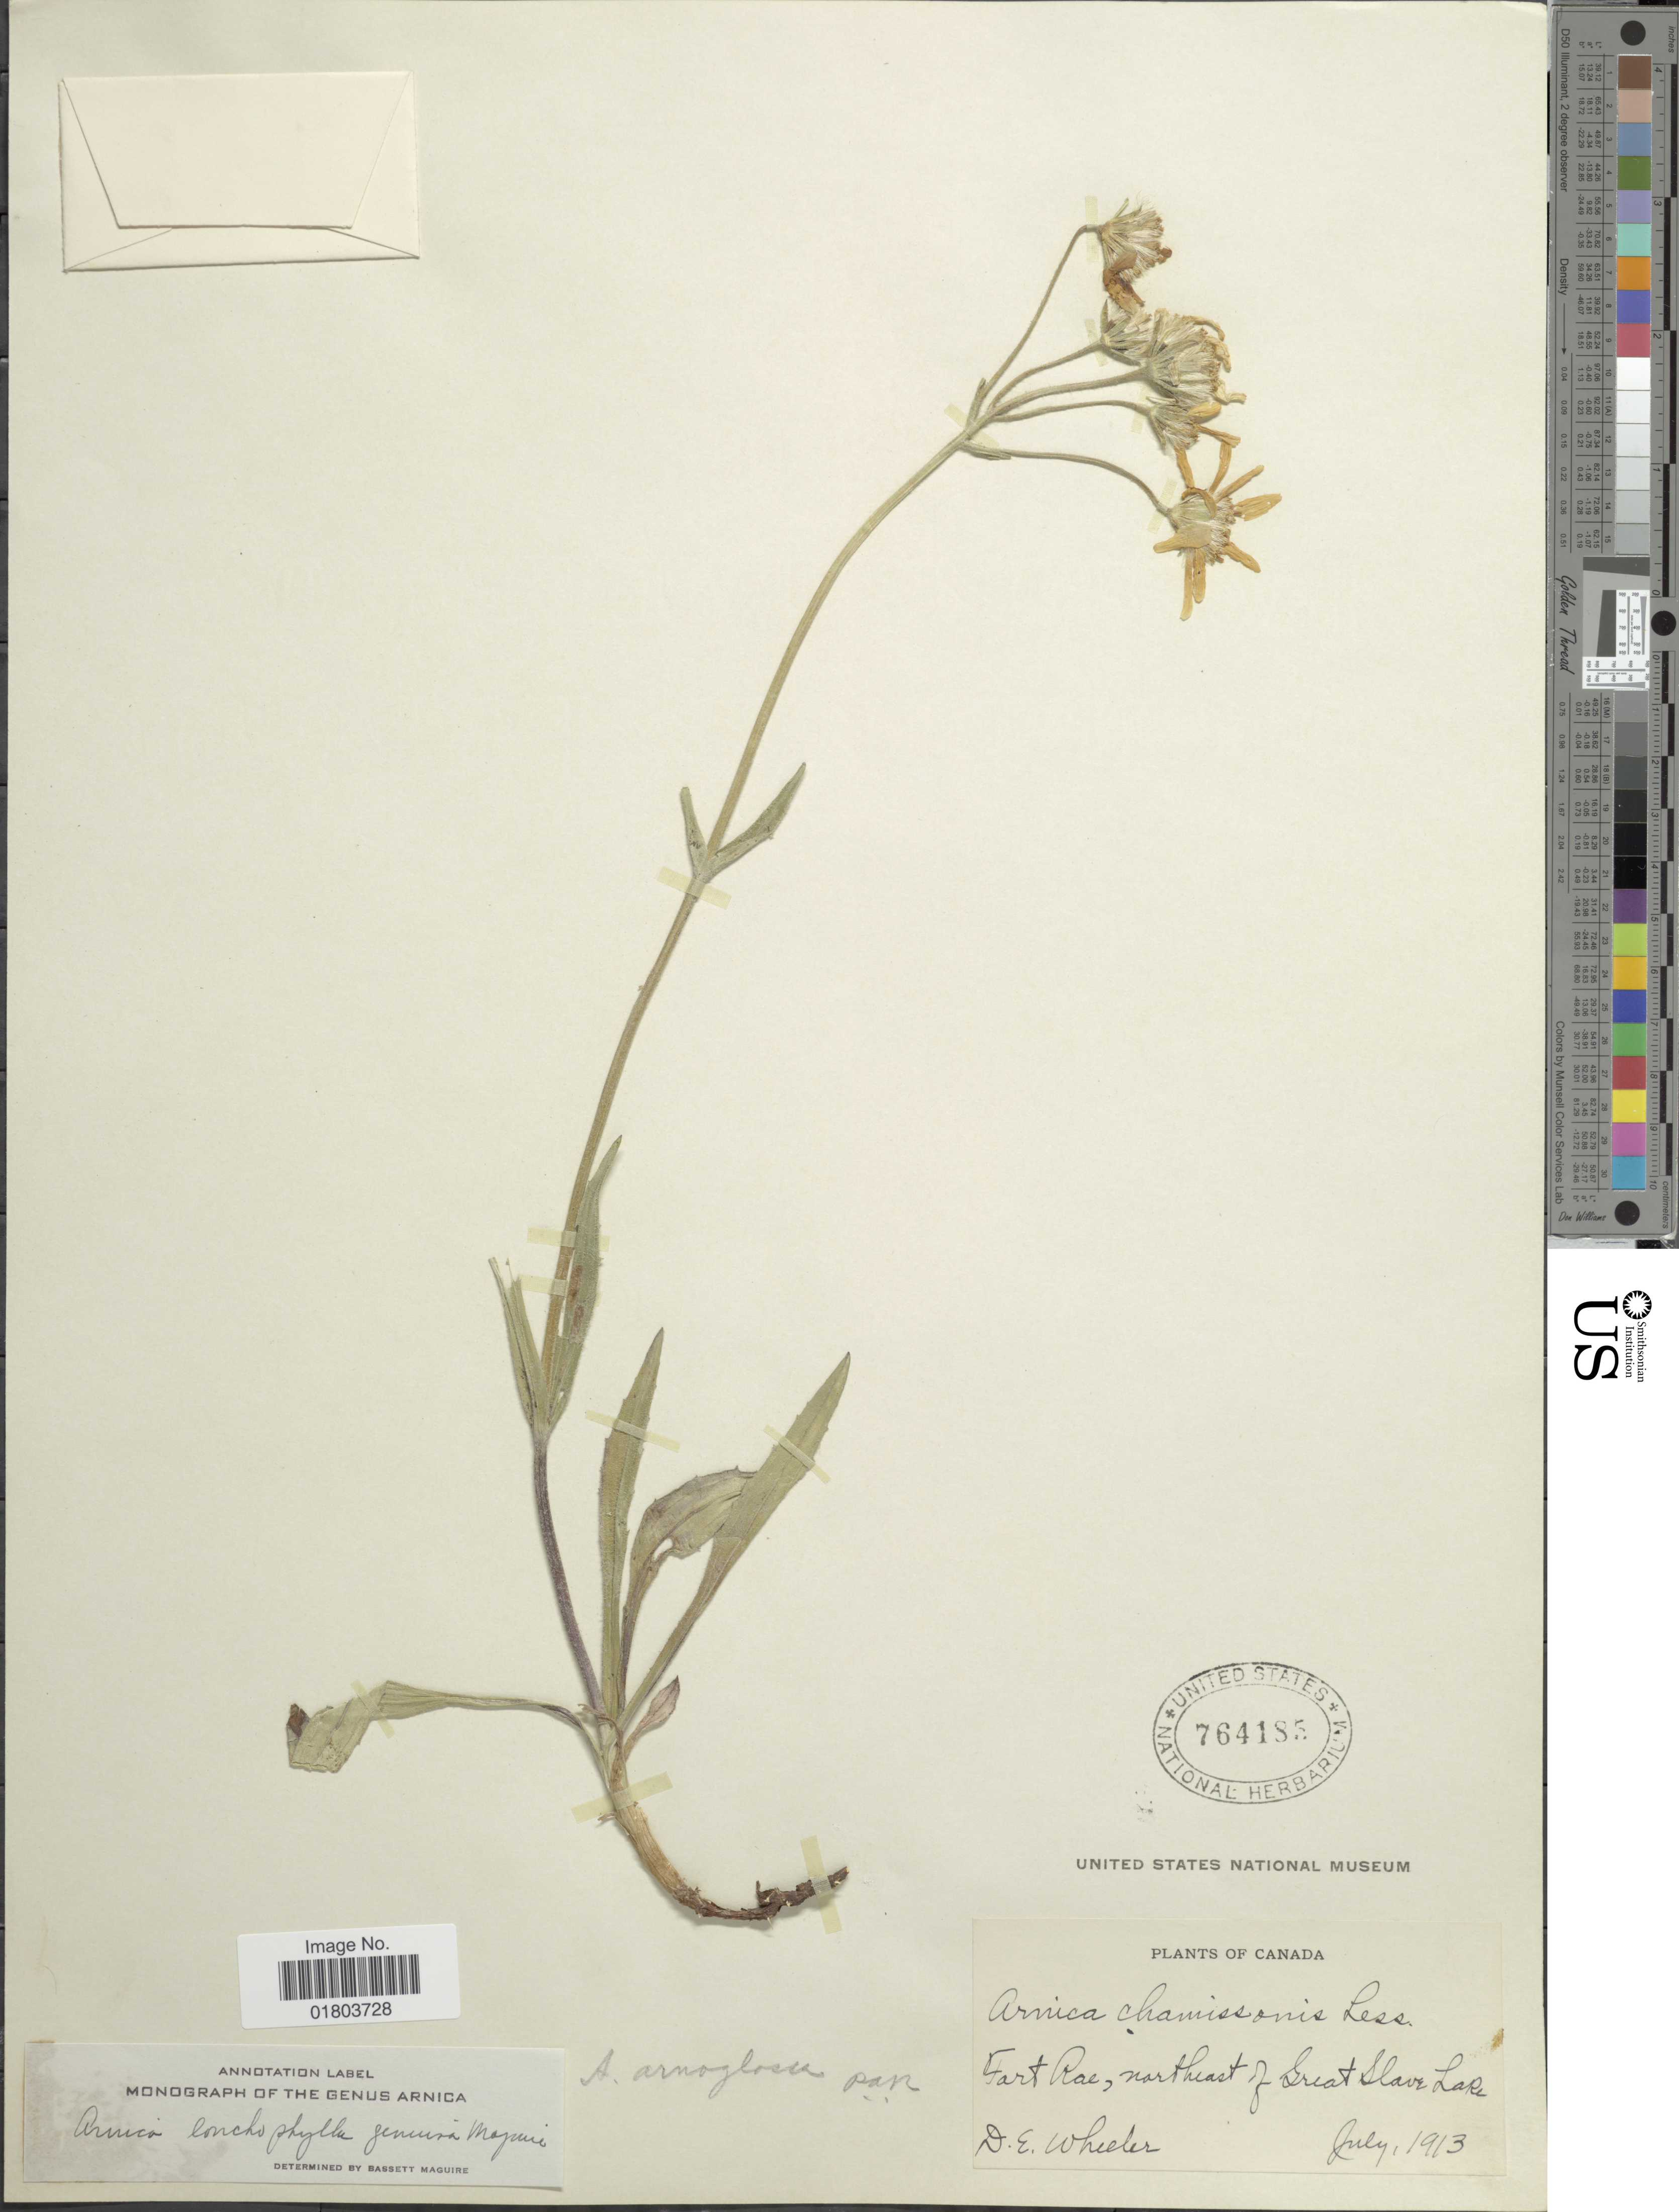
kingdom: Plantae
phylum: Tracheophyta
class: Magnoliopsida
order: Asterales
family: Asteraceae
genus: Arnica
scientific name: Arnica lonchophylla subsp. genuina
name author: Maguire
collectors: D. Wheeler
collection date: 1913-07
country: Canada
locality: Fort Rae, northeast of Great Slave Lake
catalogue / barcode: US 764185